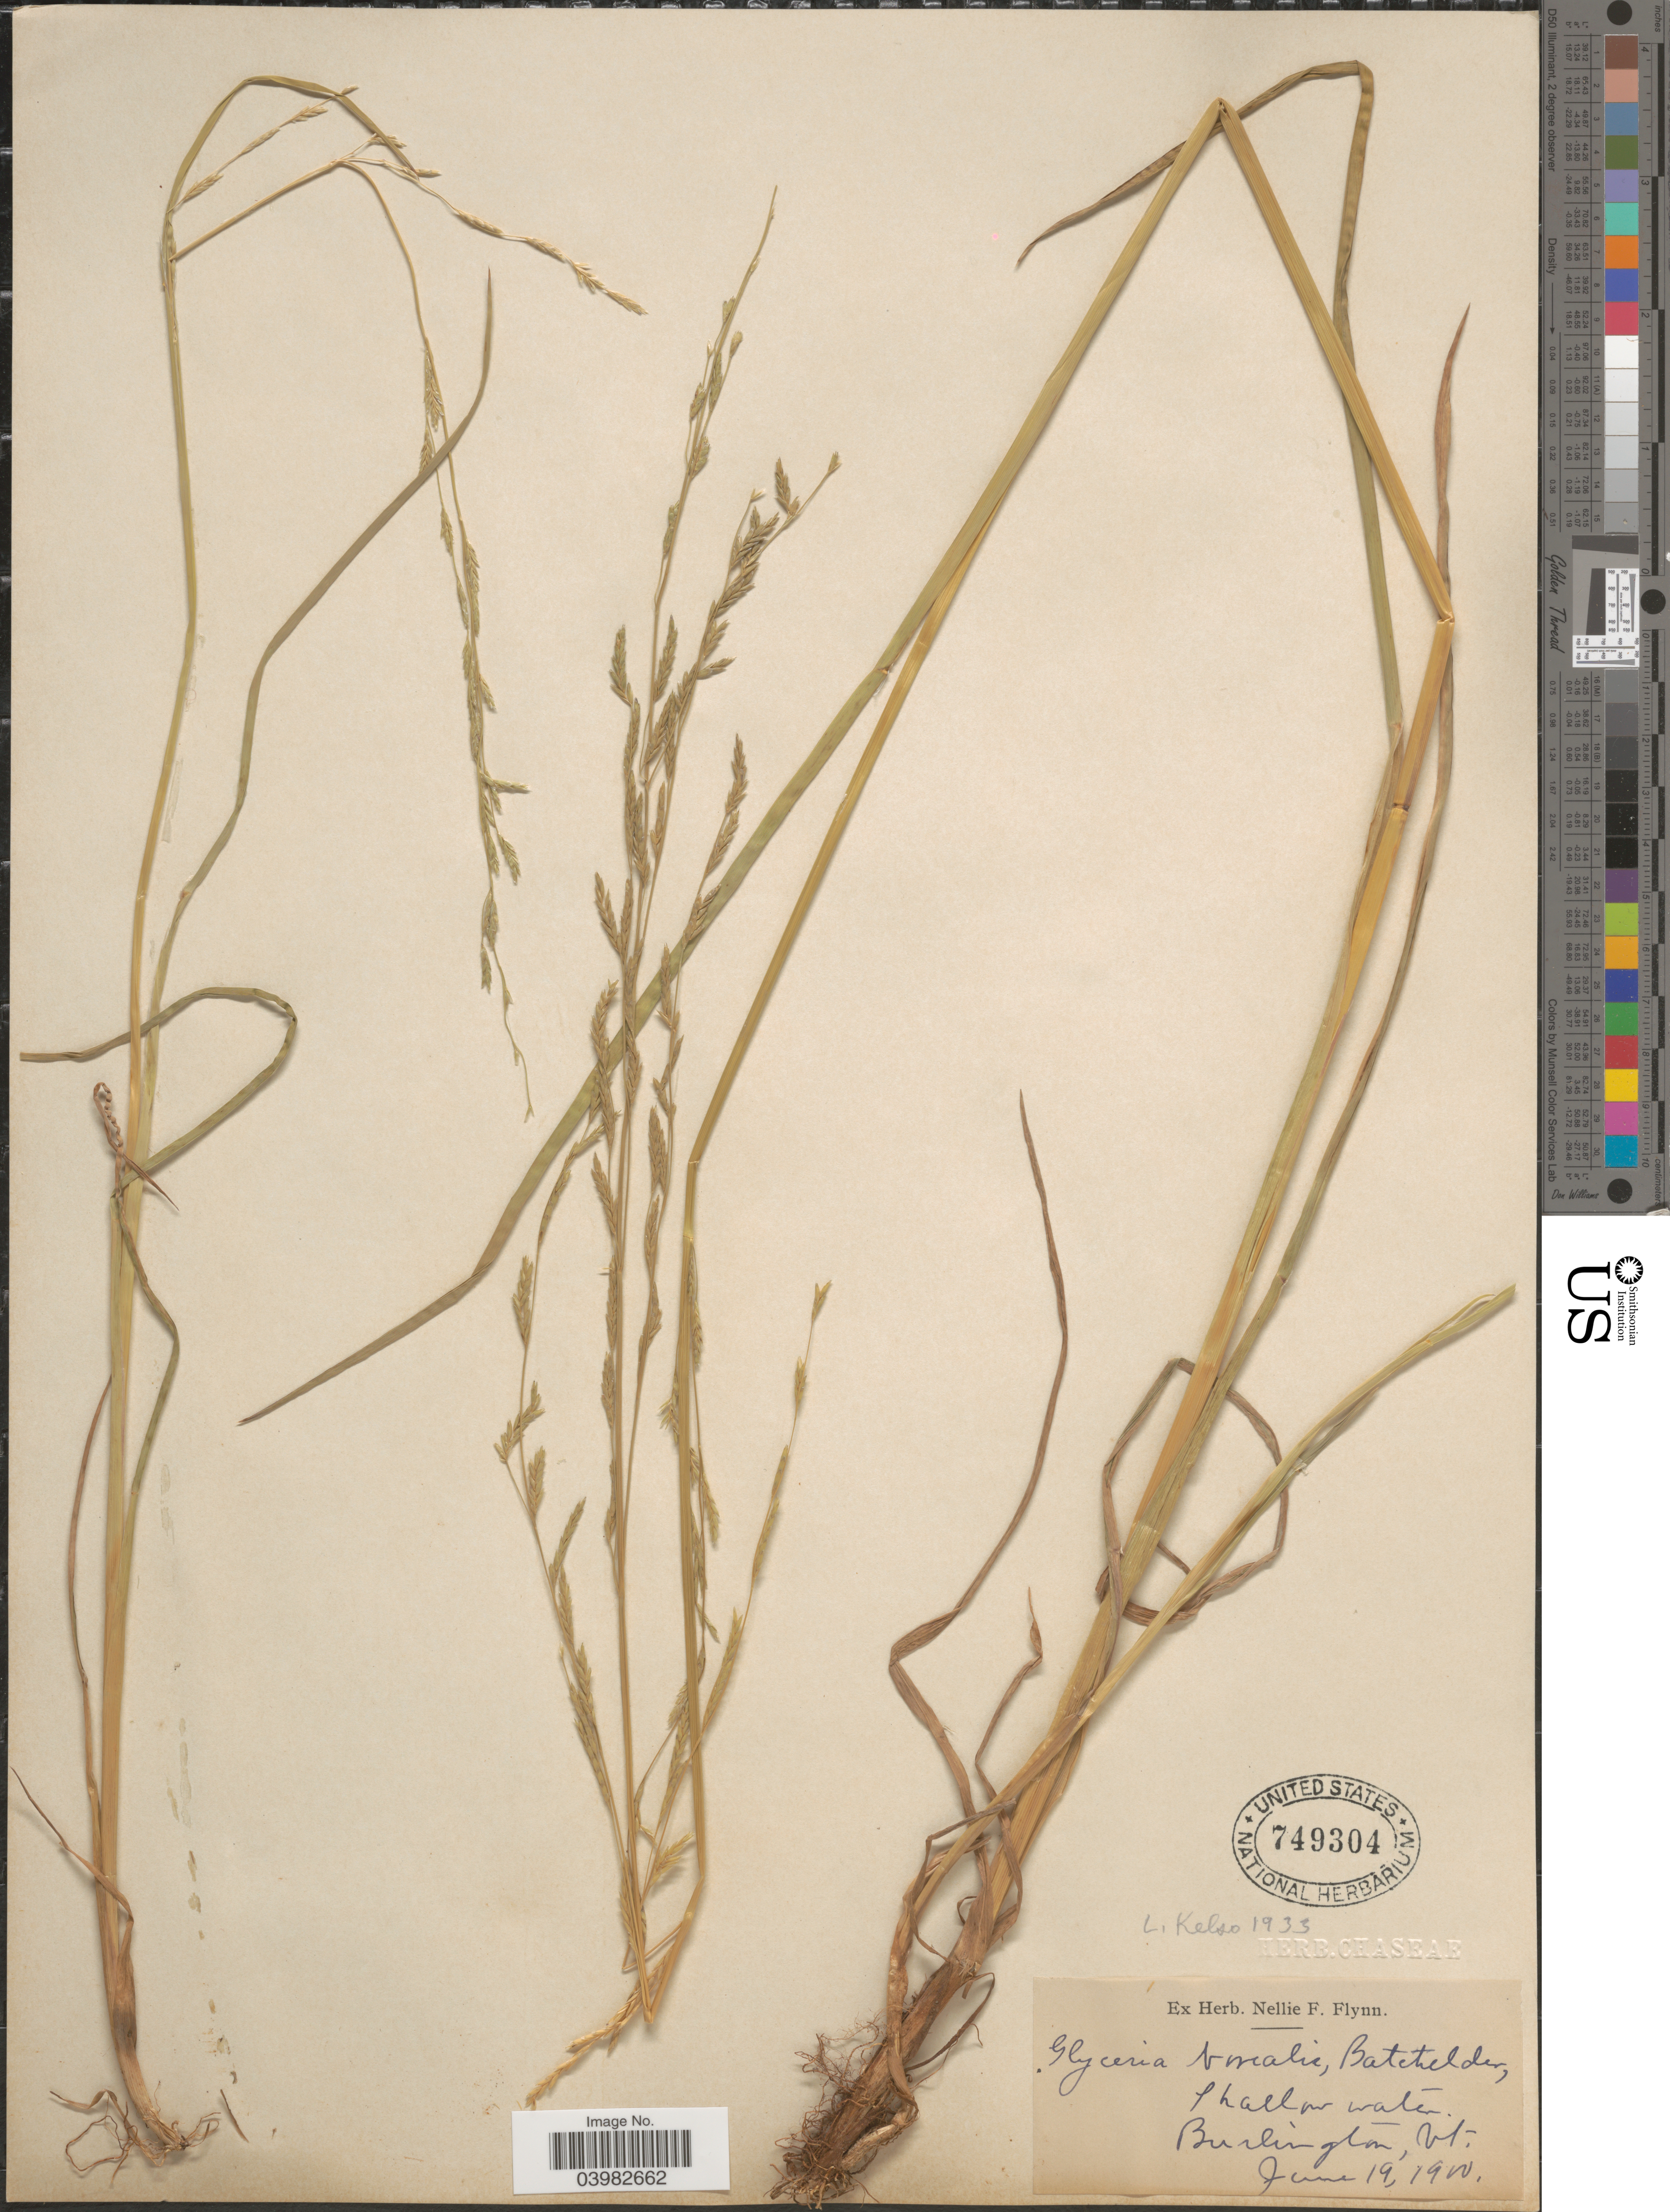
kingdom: Plantae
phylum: Tracheophyta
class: Liliopsida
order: Poales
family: Poaceae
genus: Glyceria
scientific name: Glyceria borealis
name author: (Nash) Batchelder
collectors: Ex Herb. Nellie F. Flynn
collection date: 1900-06-19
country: United States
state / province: Vermont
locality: Shallow water. Burlington.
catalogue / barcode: US 749304